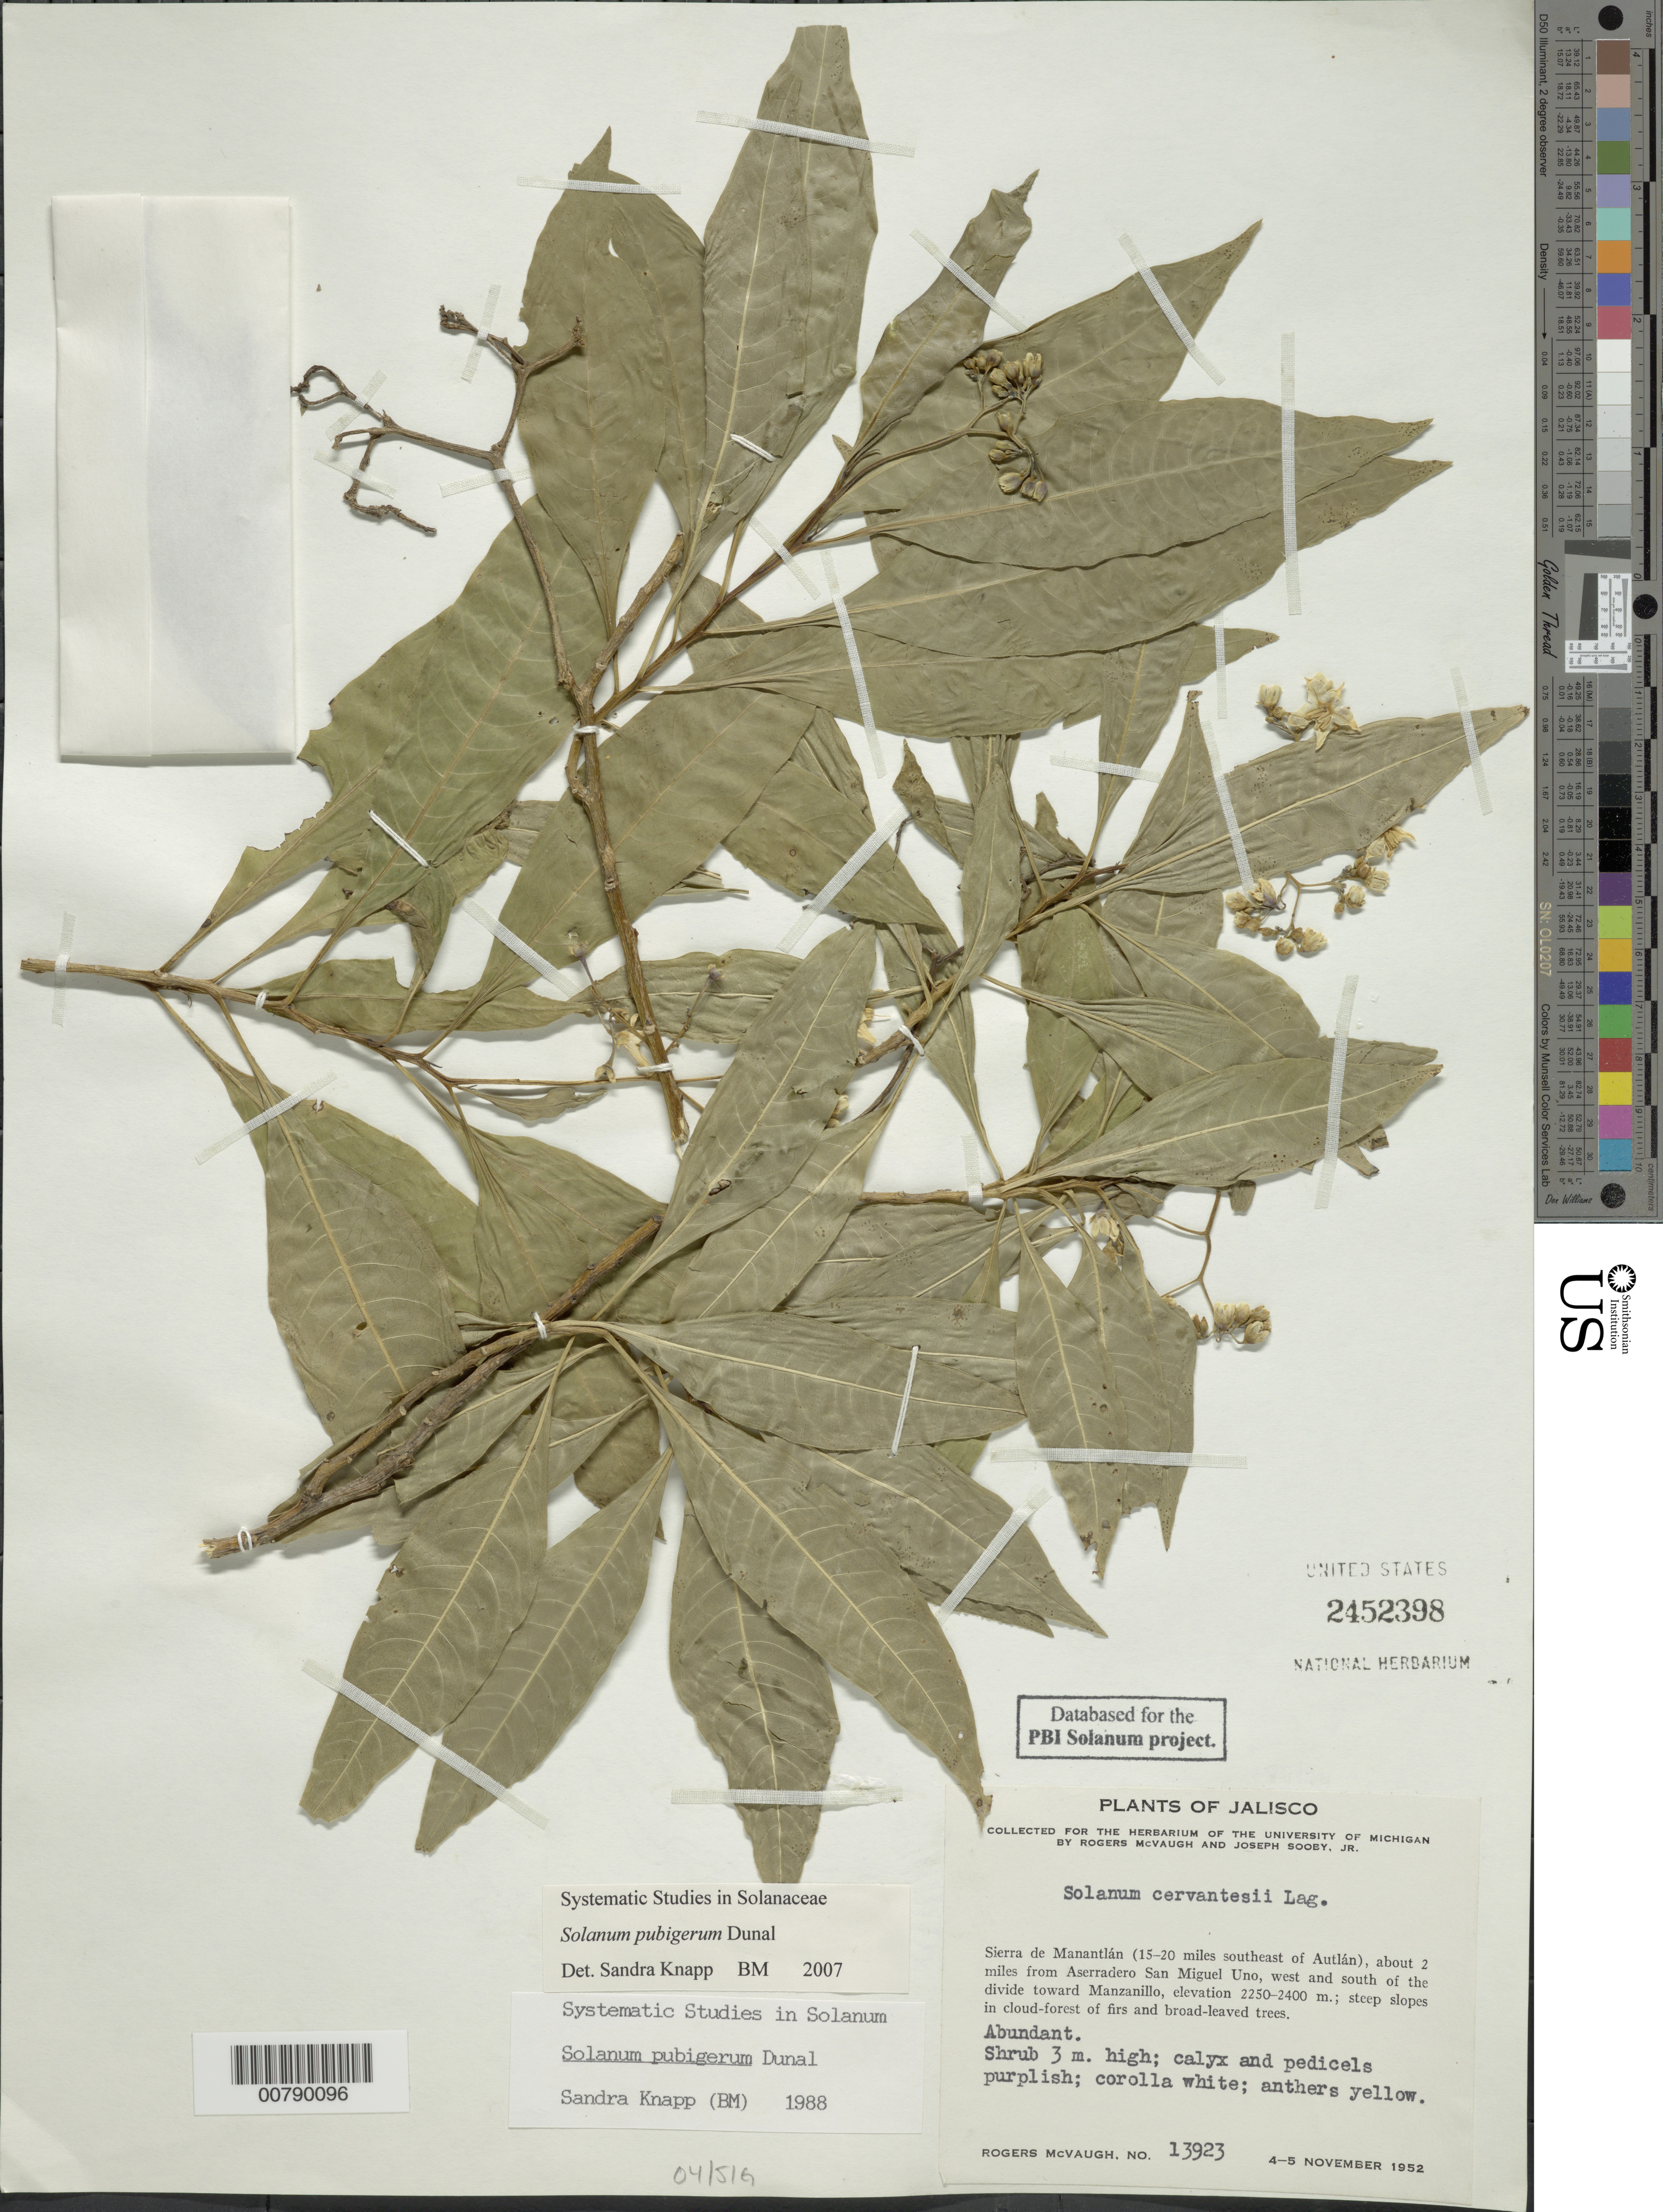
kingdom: Plantae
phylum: Tracheophyta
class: Magnoliopsida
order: Solanales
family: Solanaceae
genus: Solanum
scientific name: Solanum pubigerum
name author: Dunal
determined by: Knapp, S. D.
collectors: R. McVaugh & J. Sooby Jr.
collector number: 13923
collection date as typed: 4 Nov 1952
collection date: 1952-11-04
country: Mexico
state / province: Jalisco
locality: Sierra de Manantlán (15-20 miles southest of Autlán), about 2 miles from Aserradero San Miguel Uno, west and south of divide towards Manzanillo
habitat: Steep slopes in cloud-forest of firs and broad-leaved trees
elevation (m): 2250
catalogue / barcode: US 2452398